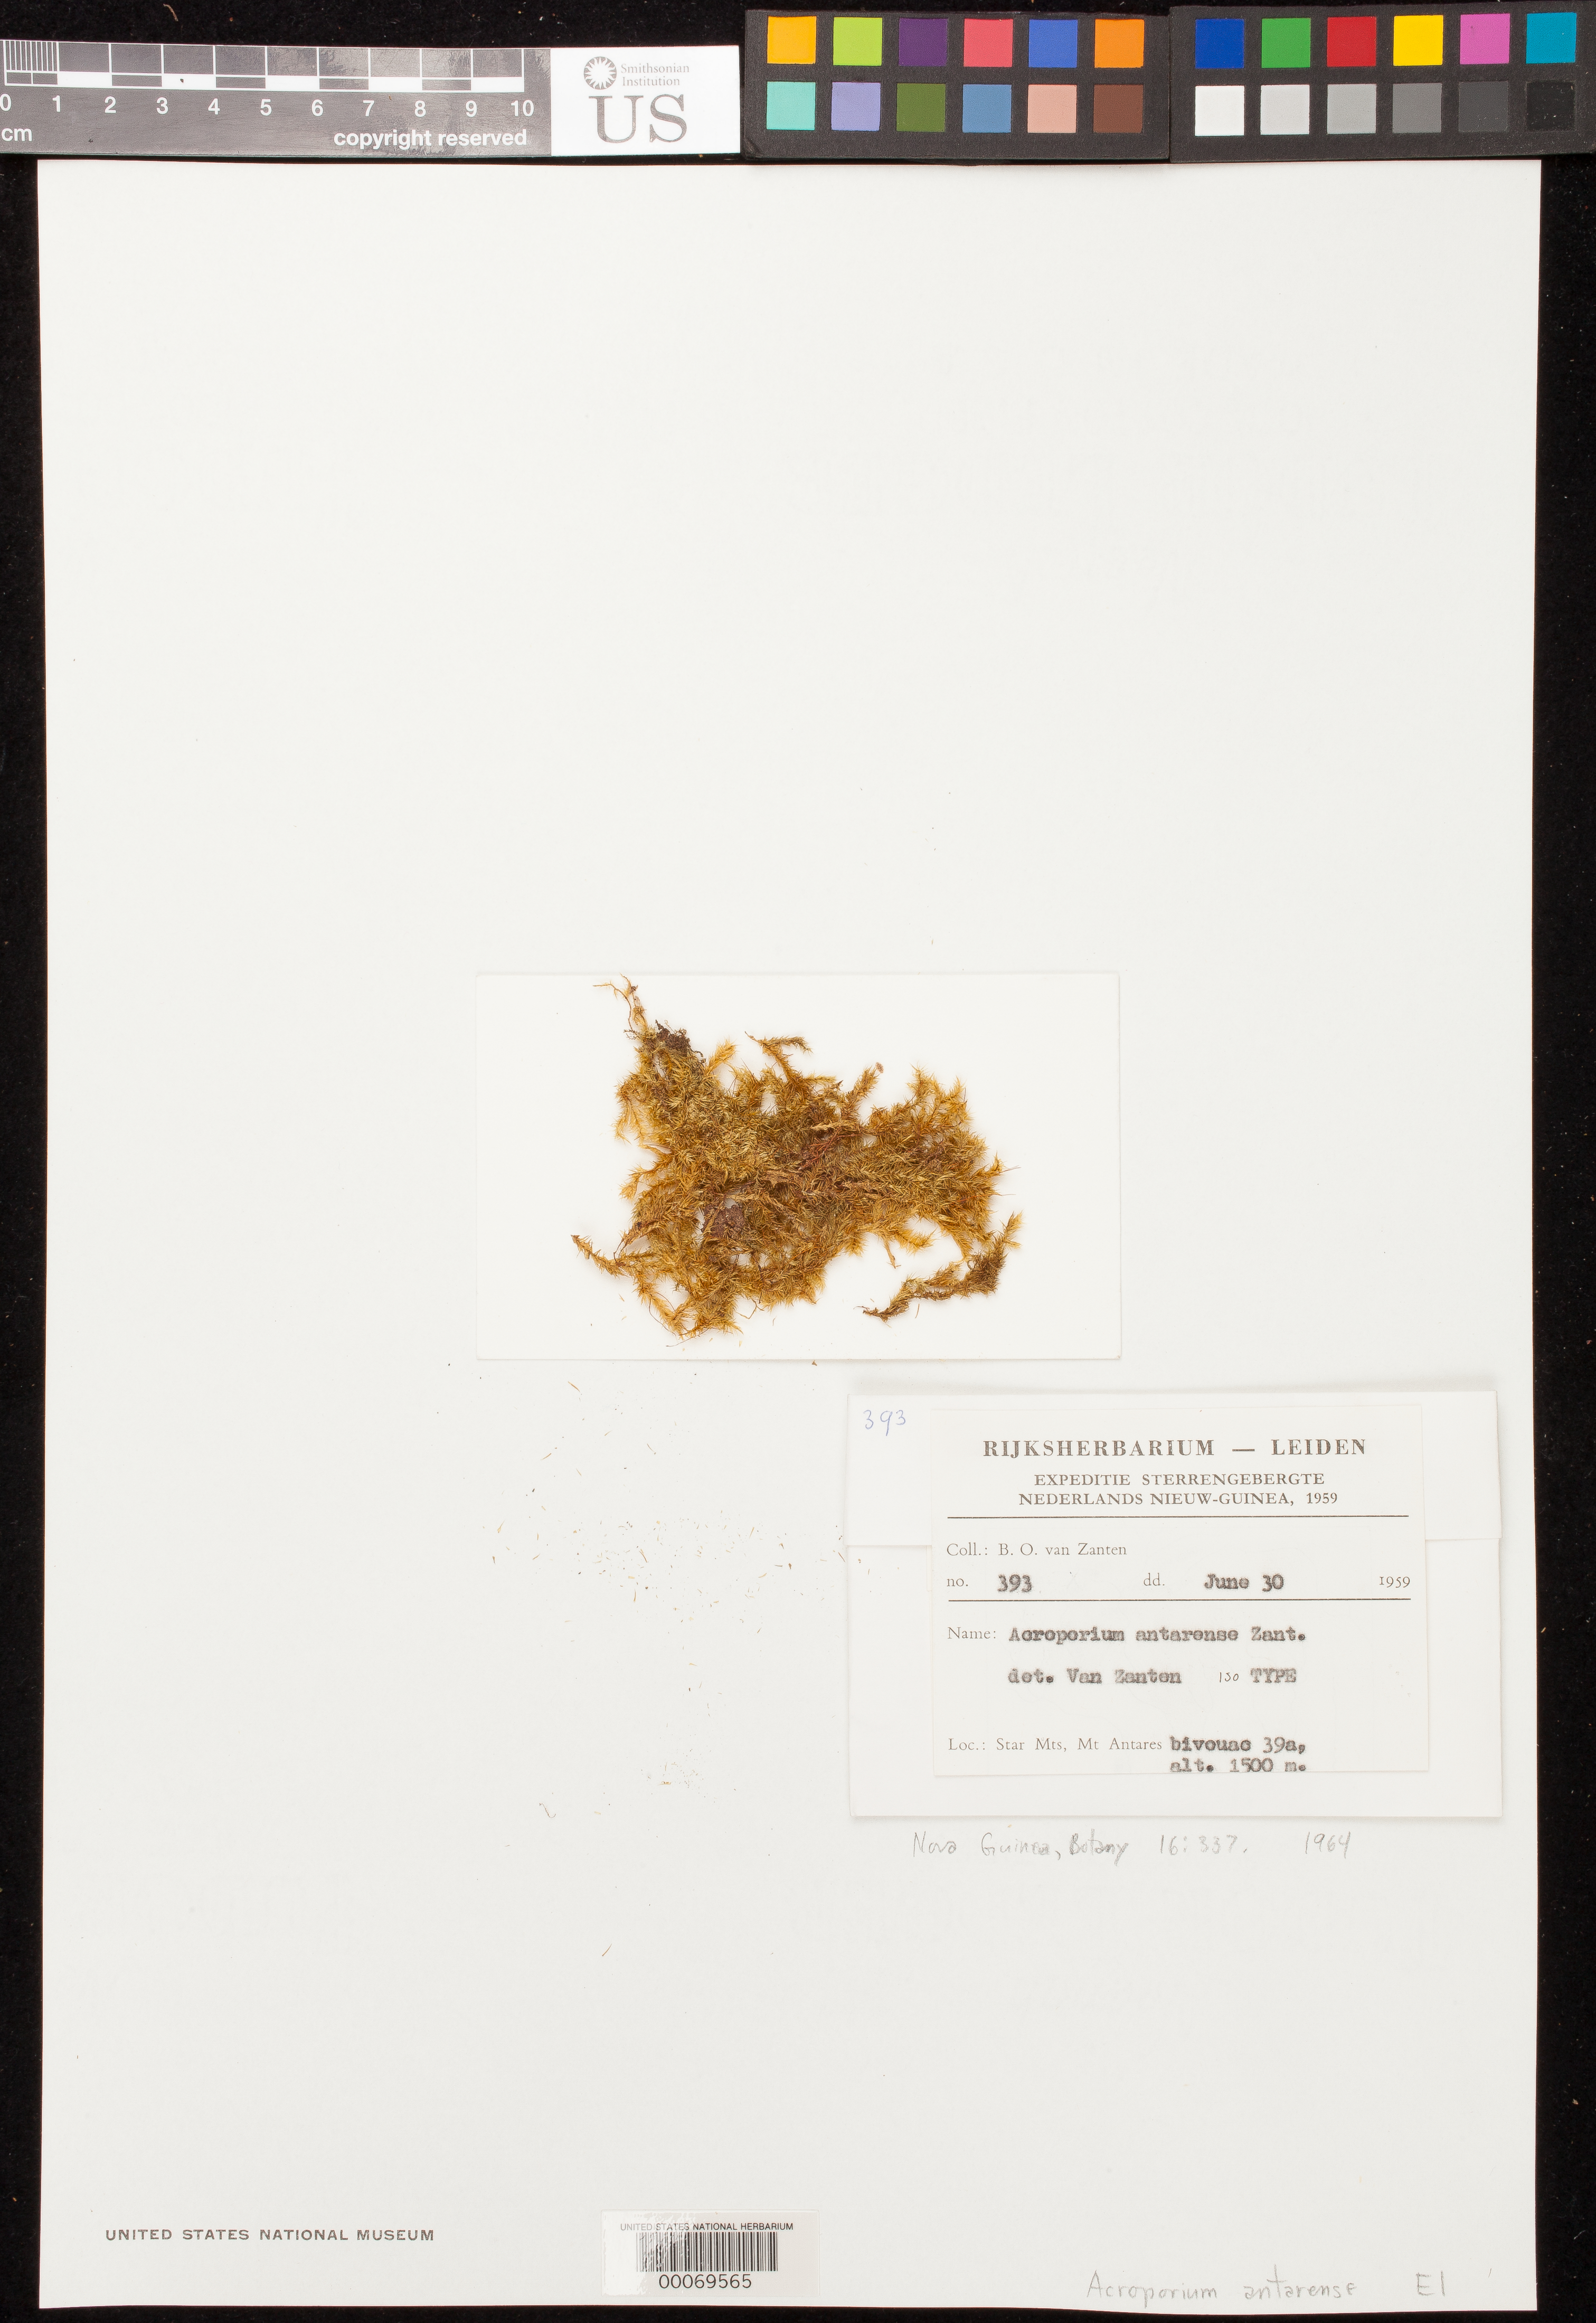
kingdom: Plantae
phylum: Bryophyta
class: Bryopsida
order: Hypnales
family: Sematophyllaceae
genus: Acroporium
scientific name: Acroporium antarense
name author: van Zanten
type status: Isotype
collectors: B. van Zanten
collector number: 393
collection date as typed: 30 Jun 1959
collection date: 1959-06-30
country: Indonesia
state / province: Papua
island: New Guinea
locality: Star Mts., Mt. Antares, bivouac 39a. Irian Jaya.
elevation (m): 1500